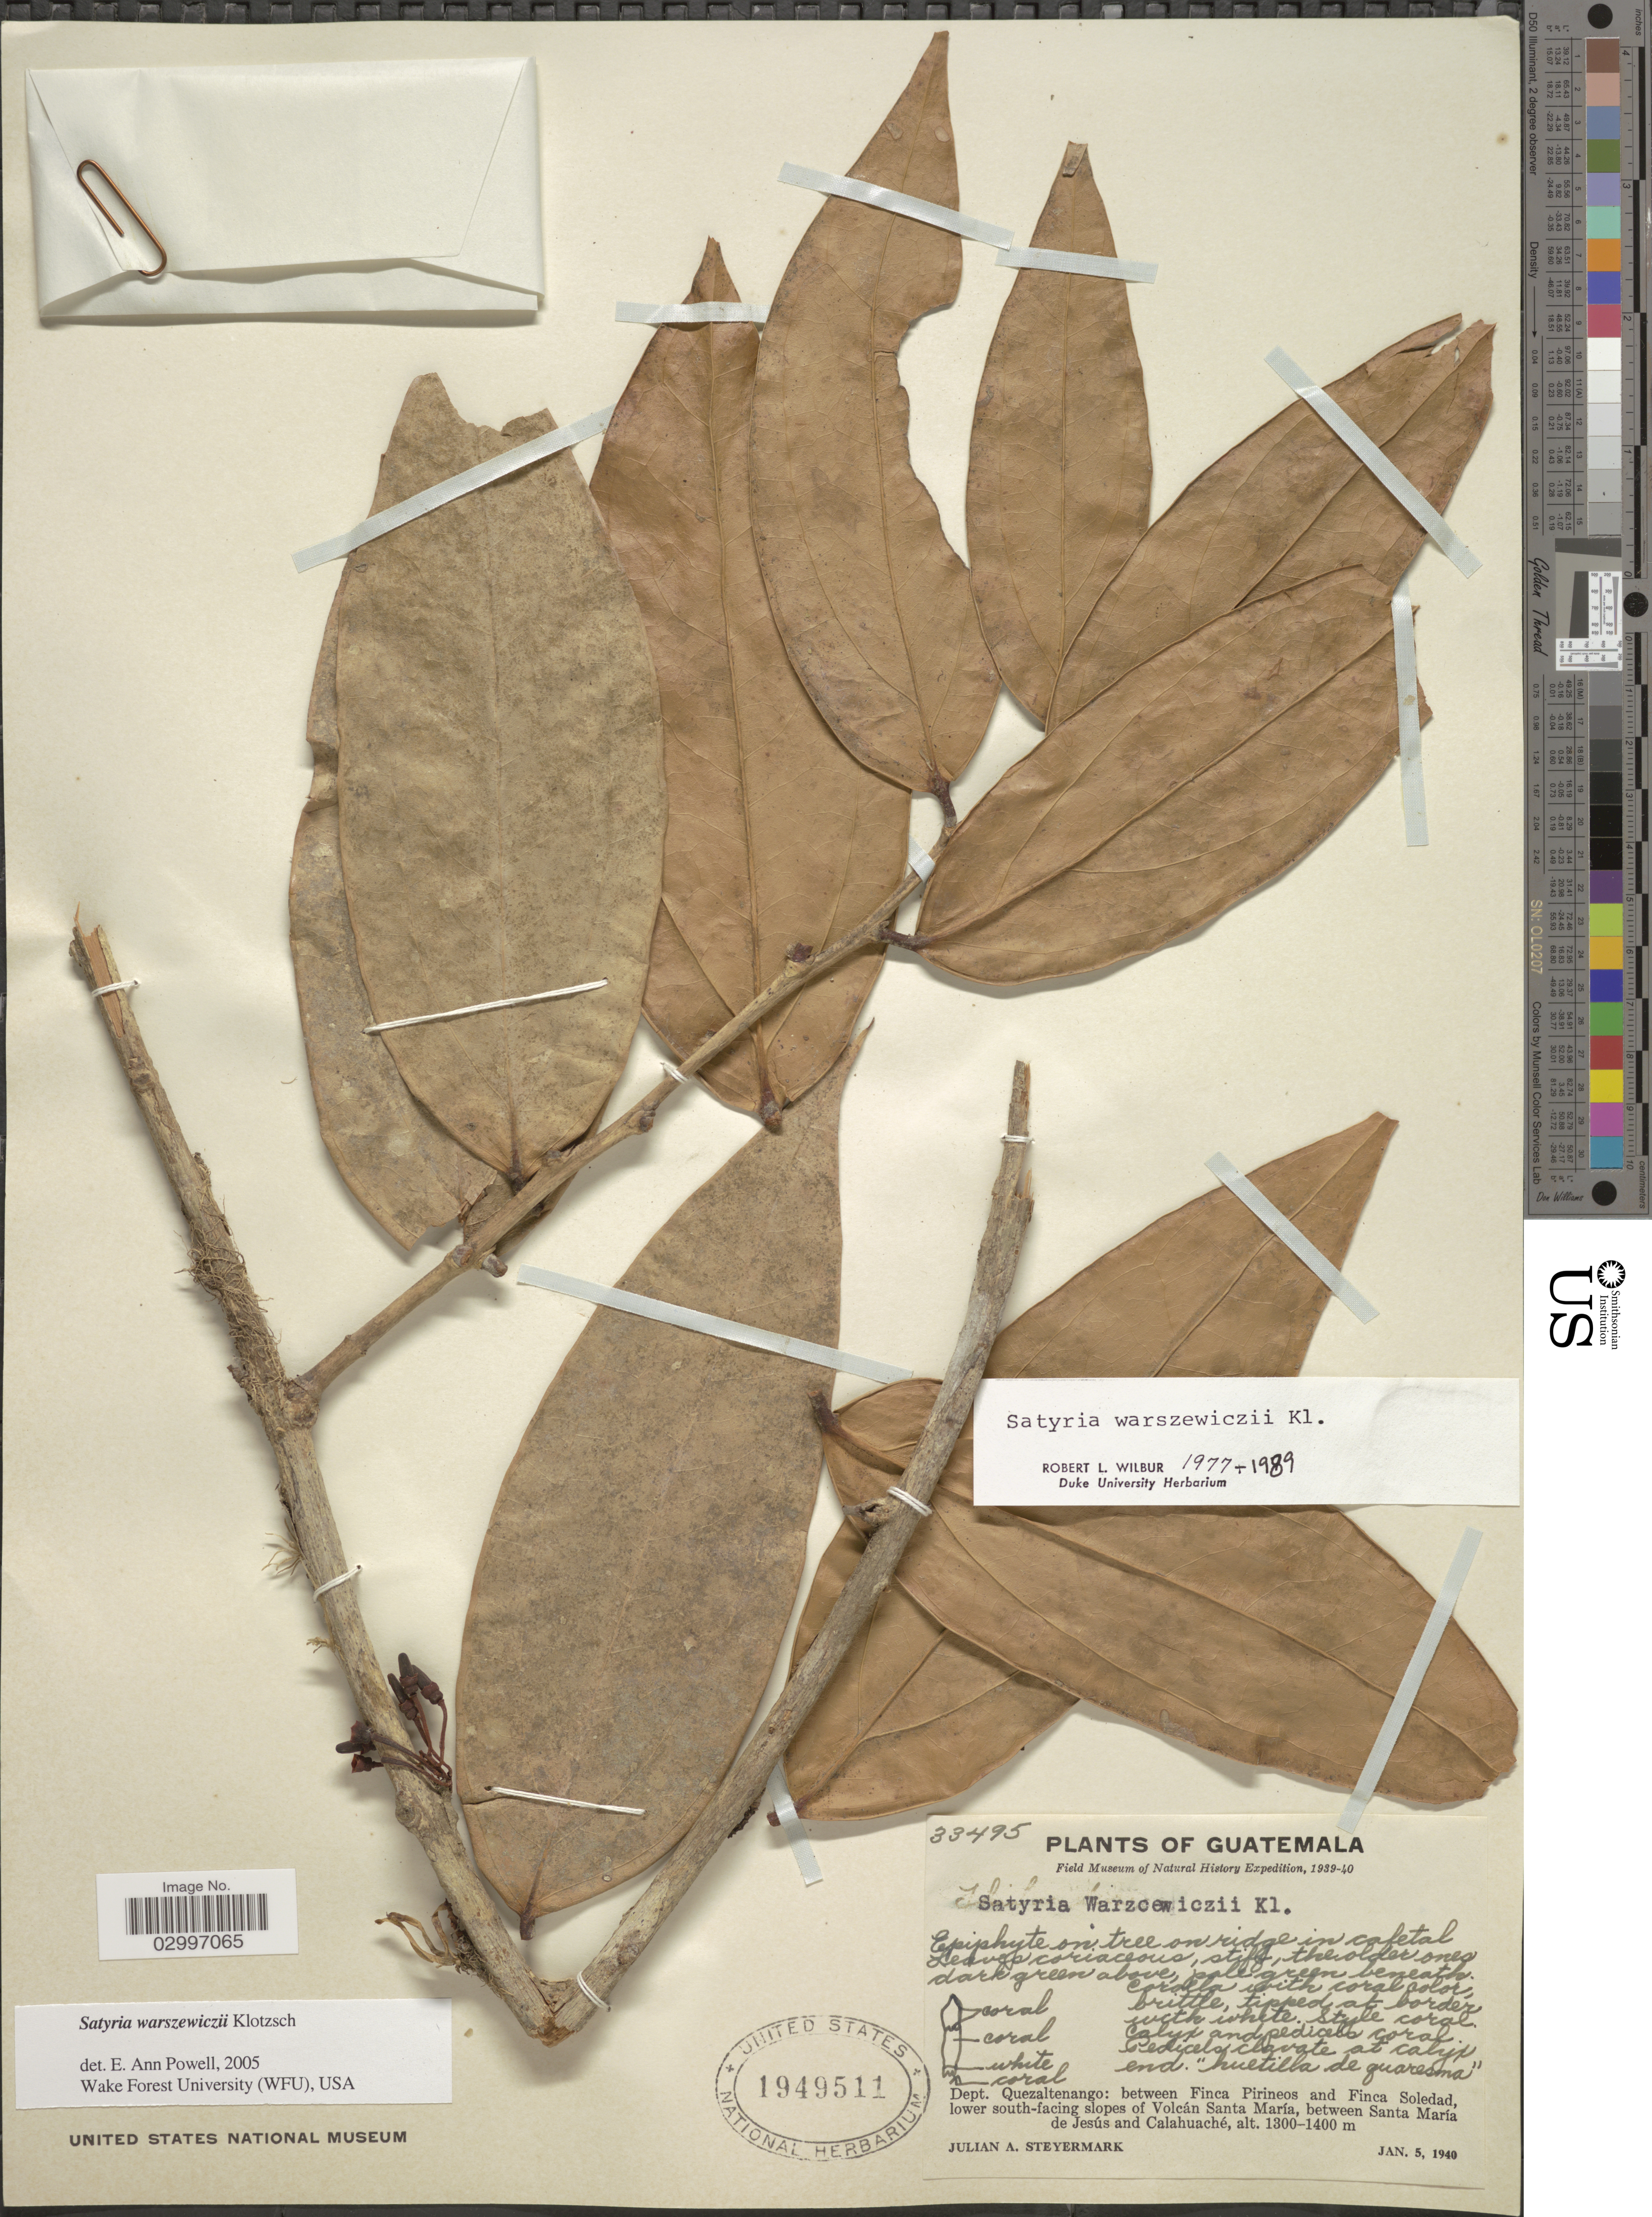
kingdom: Plantae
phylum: Tracheophyta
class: Magnoliopsida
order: Ericales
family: Ericaceae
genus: Satyria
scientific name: Satyria warszewiczii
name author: Klotzsch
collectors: J. Steyermark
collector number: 33495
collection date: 1940-01-05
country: Guatemala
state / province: Quetzaltenango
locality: Dept. Quezaltenango: between Finca Pirineos and Finca Soledad, lower south-facing slopes of Volcán Santa María, between Santa María de Jesús and Calahuaché.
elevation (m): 1300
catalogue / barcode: US 1949511